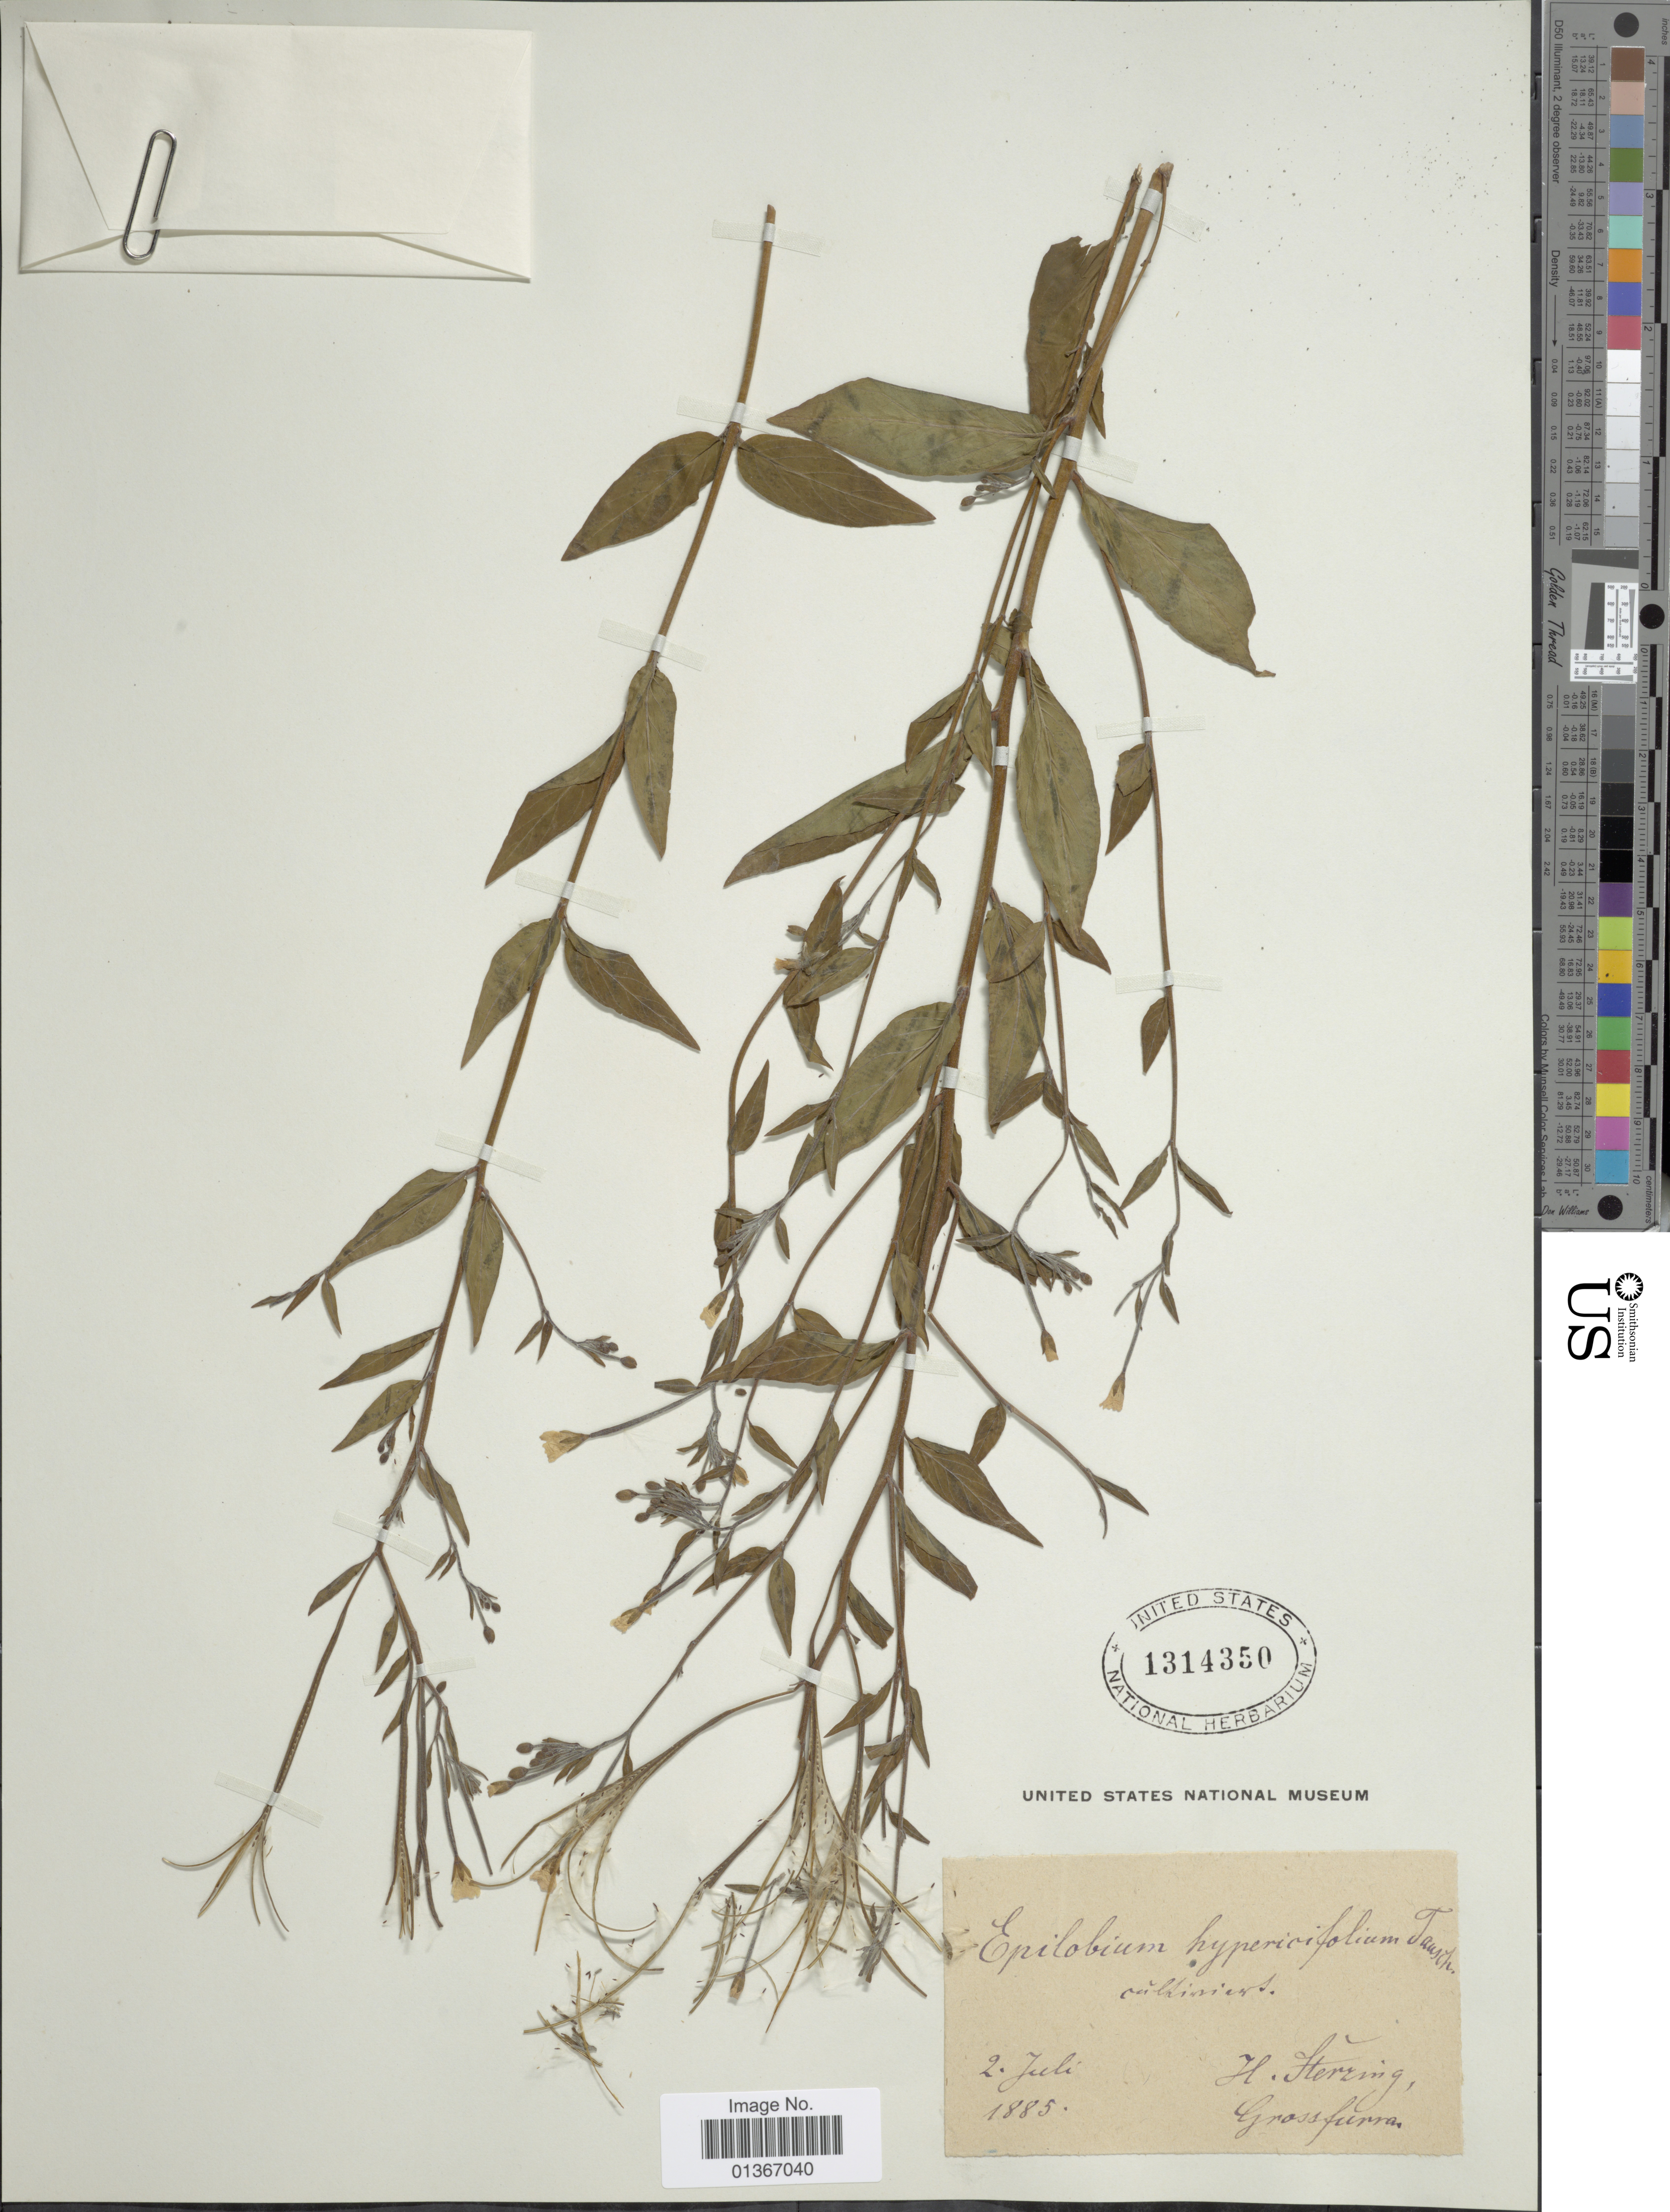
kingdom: Plantae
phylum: Tracheophyta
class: Magnoliopsida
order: Myrtales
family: Onagraceae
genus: Epilobium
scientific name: Epilobium montanum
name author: L.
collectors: H. Sterzing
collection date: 1885-07-02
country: Germany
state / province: Thuringia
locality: Grossfurra.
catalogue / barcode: US 1314350